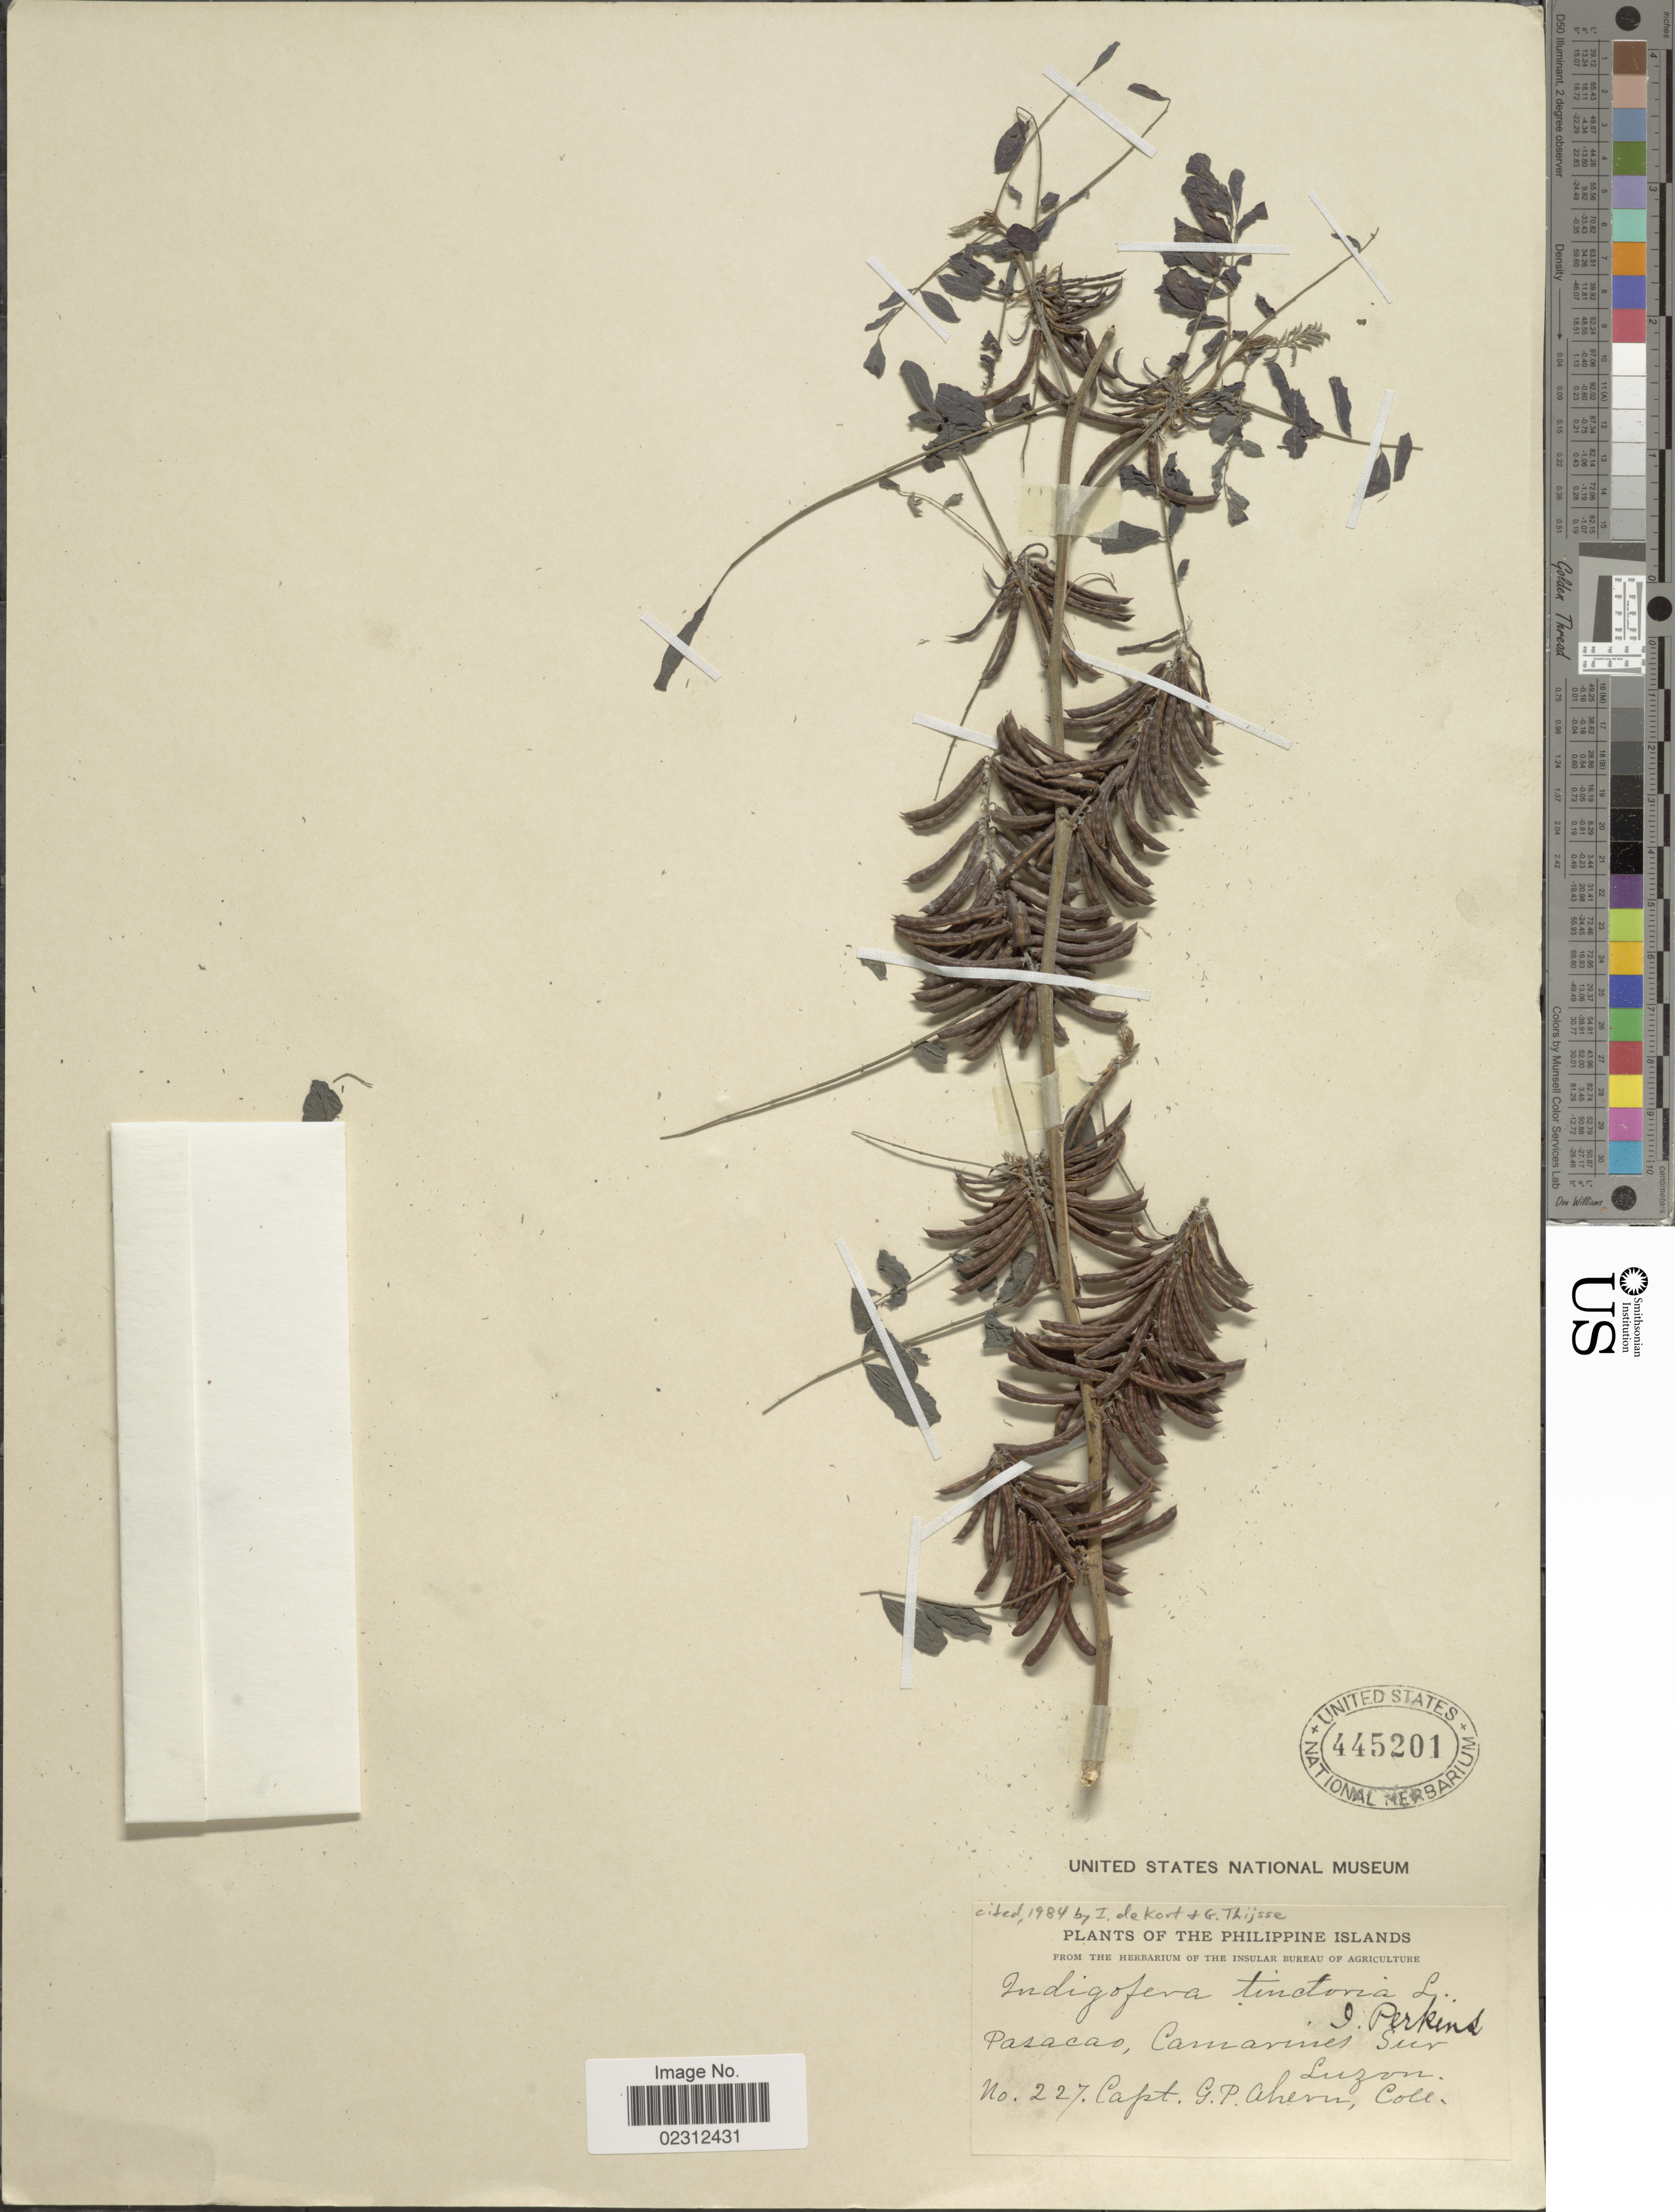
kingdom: Plantae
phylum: Tracheophyta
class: Magnoliopsida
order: Fabales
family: Fabaceae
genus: Indigofera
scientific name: Indigofera tinctoria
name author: L.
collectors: G. Ahern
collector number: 227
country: Philippines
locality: Pasacao, Camarines Sur, Luzon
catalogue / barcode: US 445201